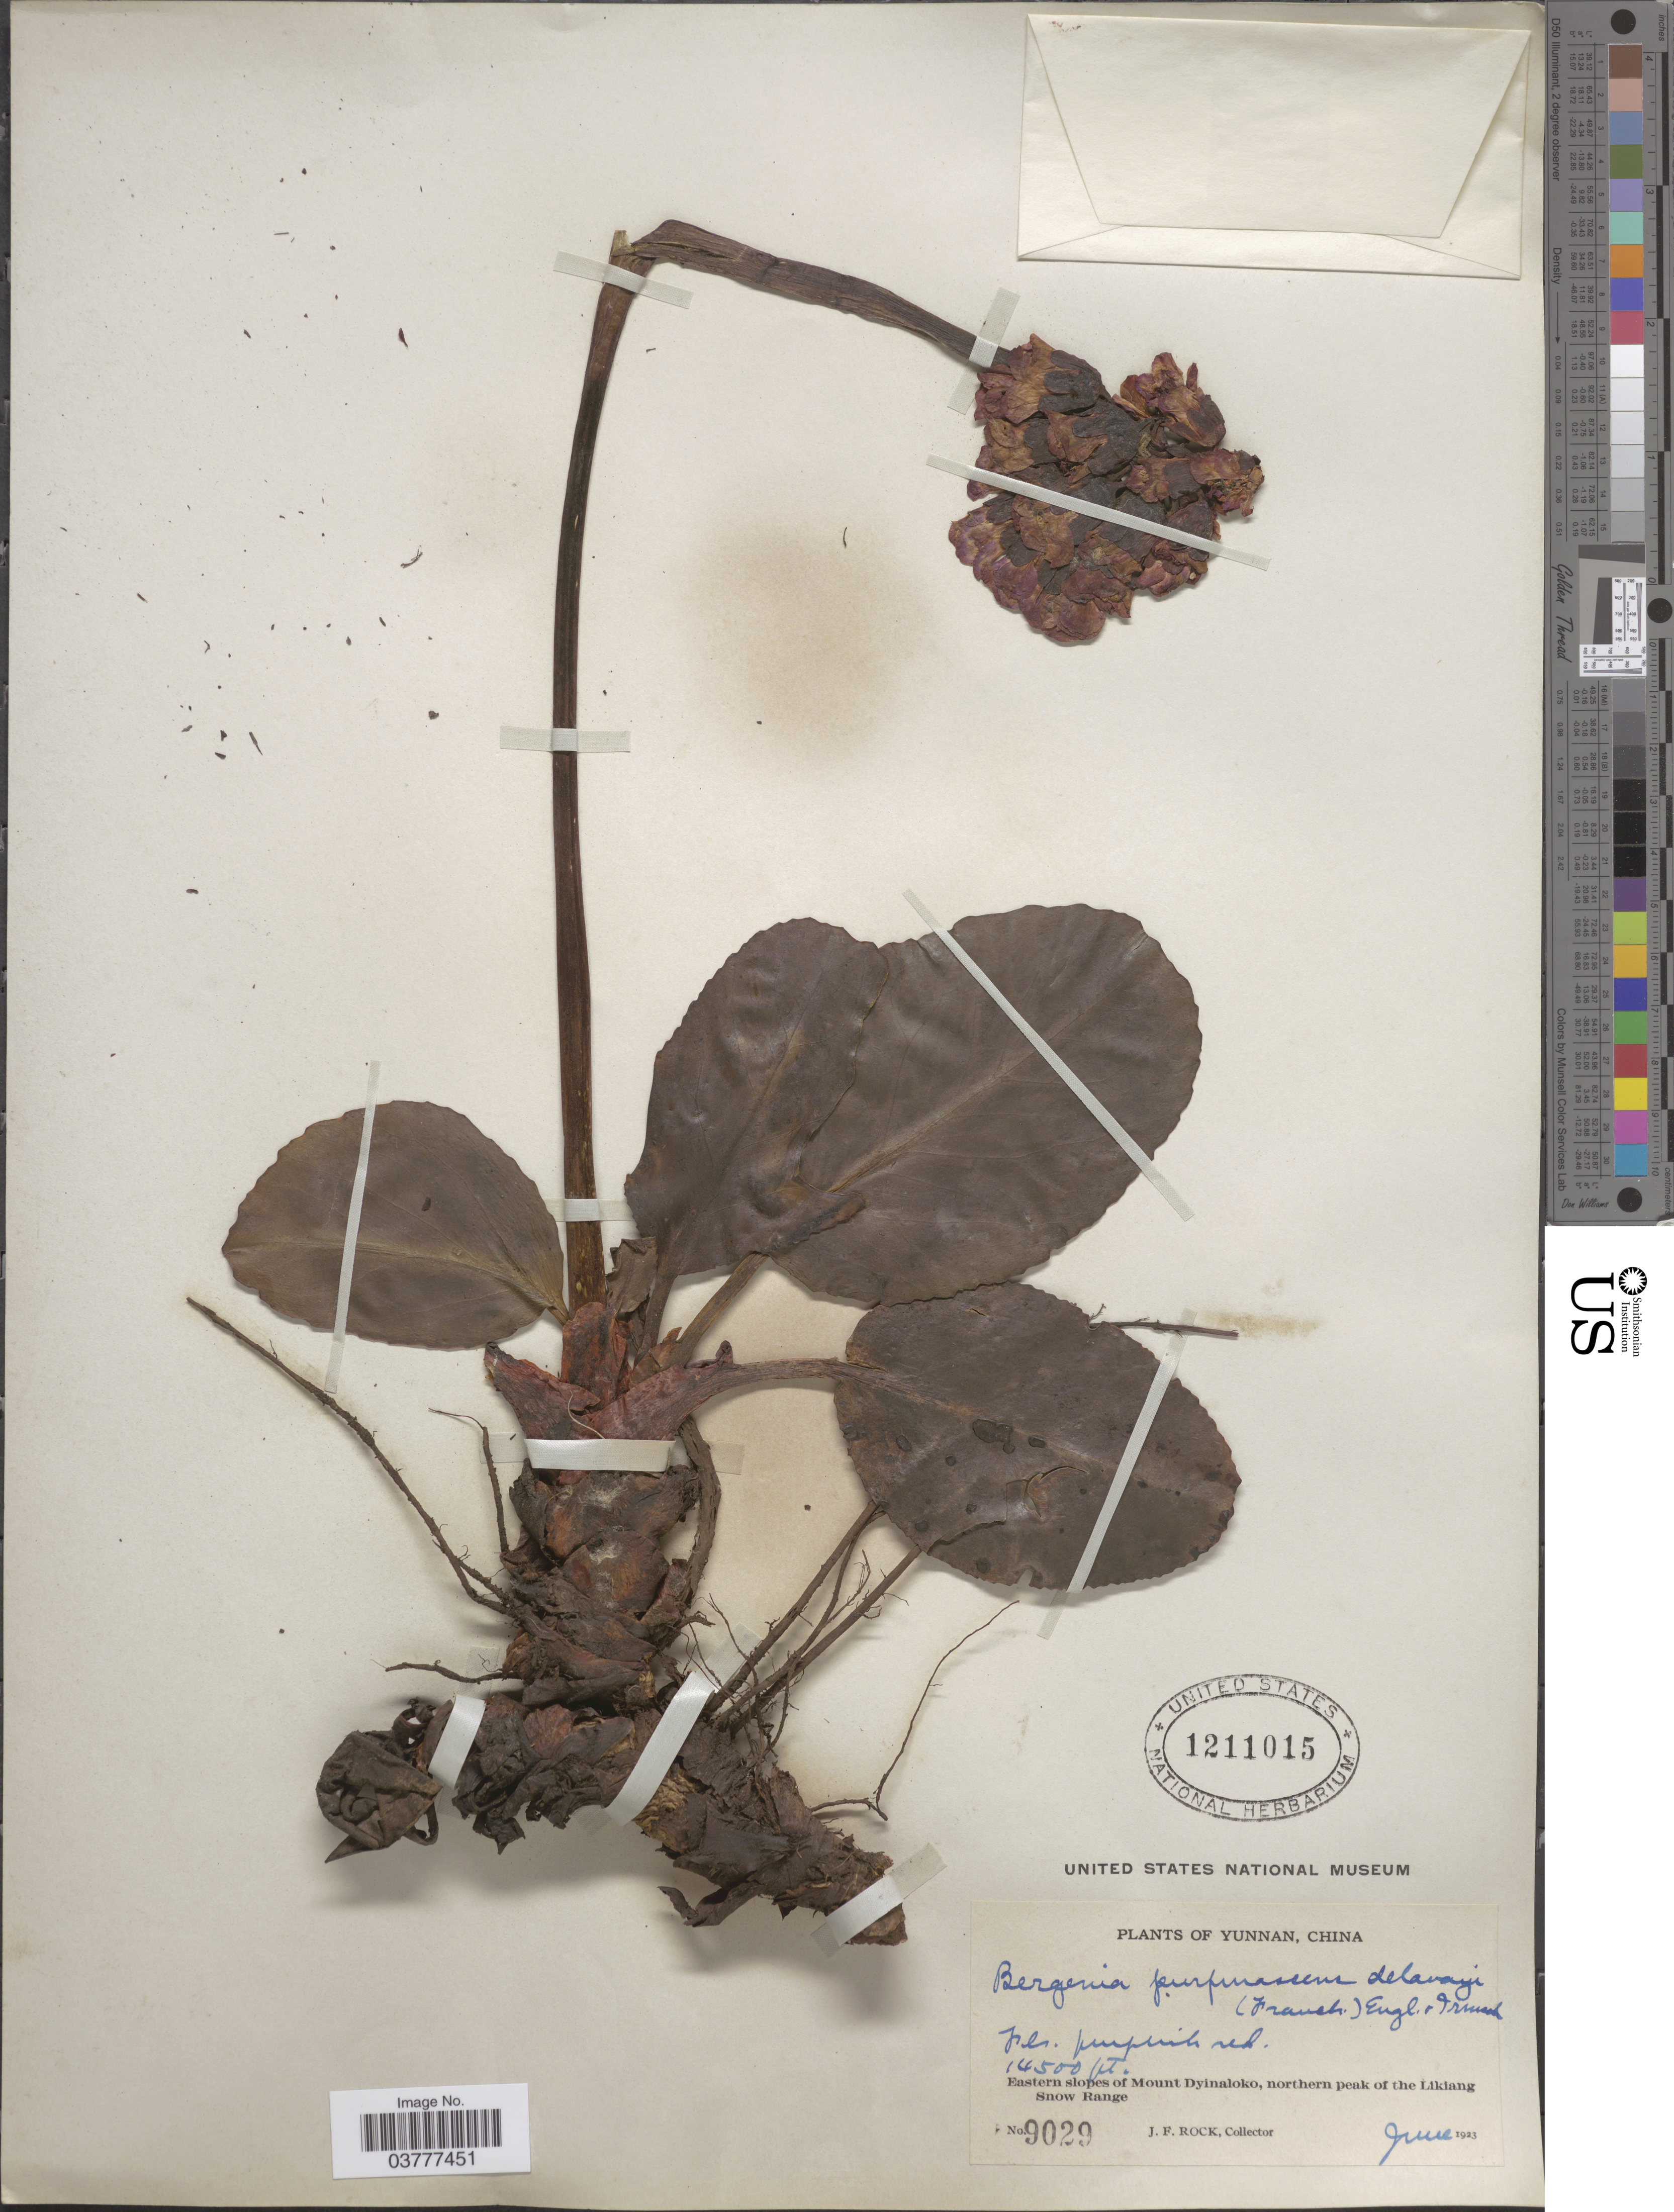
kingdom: Plantae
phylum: Tracheophyta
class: Magnoliopsida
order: Saxifragales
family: Saxifragaceae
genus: Bergenia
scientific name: Bergenia delavayi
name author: Engl.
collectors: J. Rock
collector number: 9029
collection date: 1923-06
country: China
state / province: Yunnan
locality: Eastern slopes of Mount Dyinaloko, northern peak of the Likiang Snow Range.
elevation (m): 4420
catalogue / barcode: US 1211015